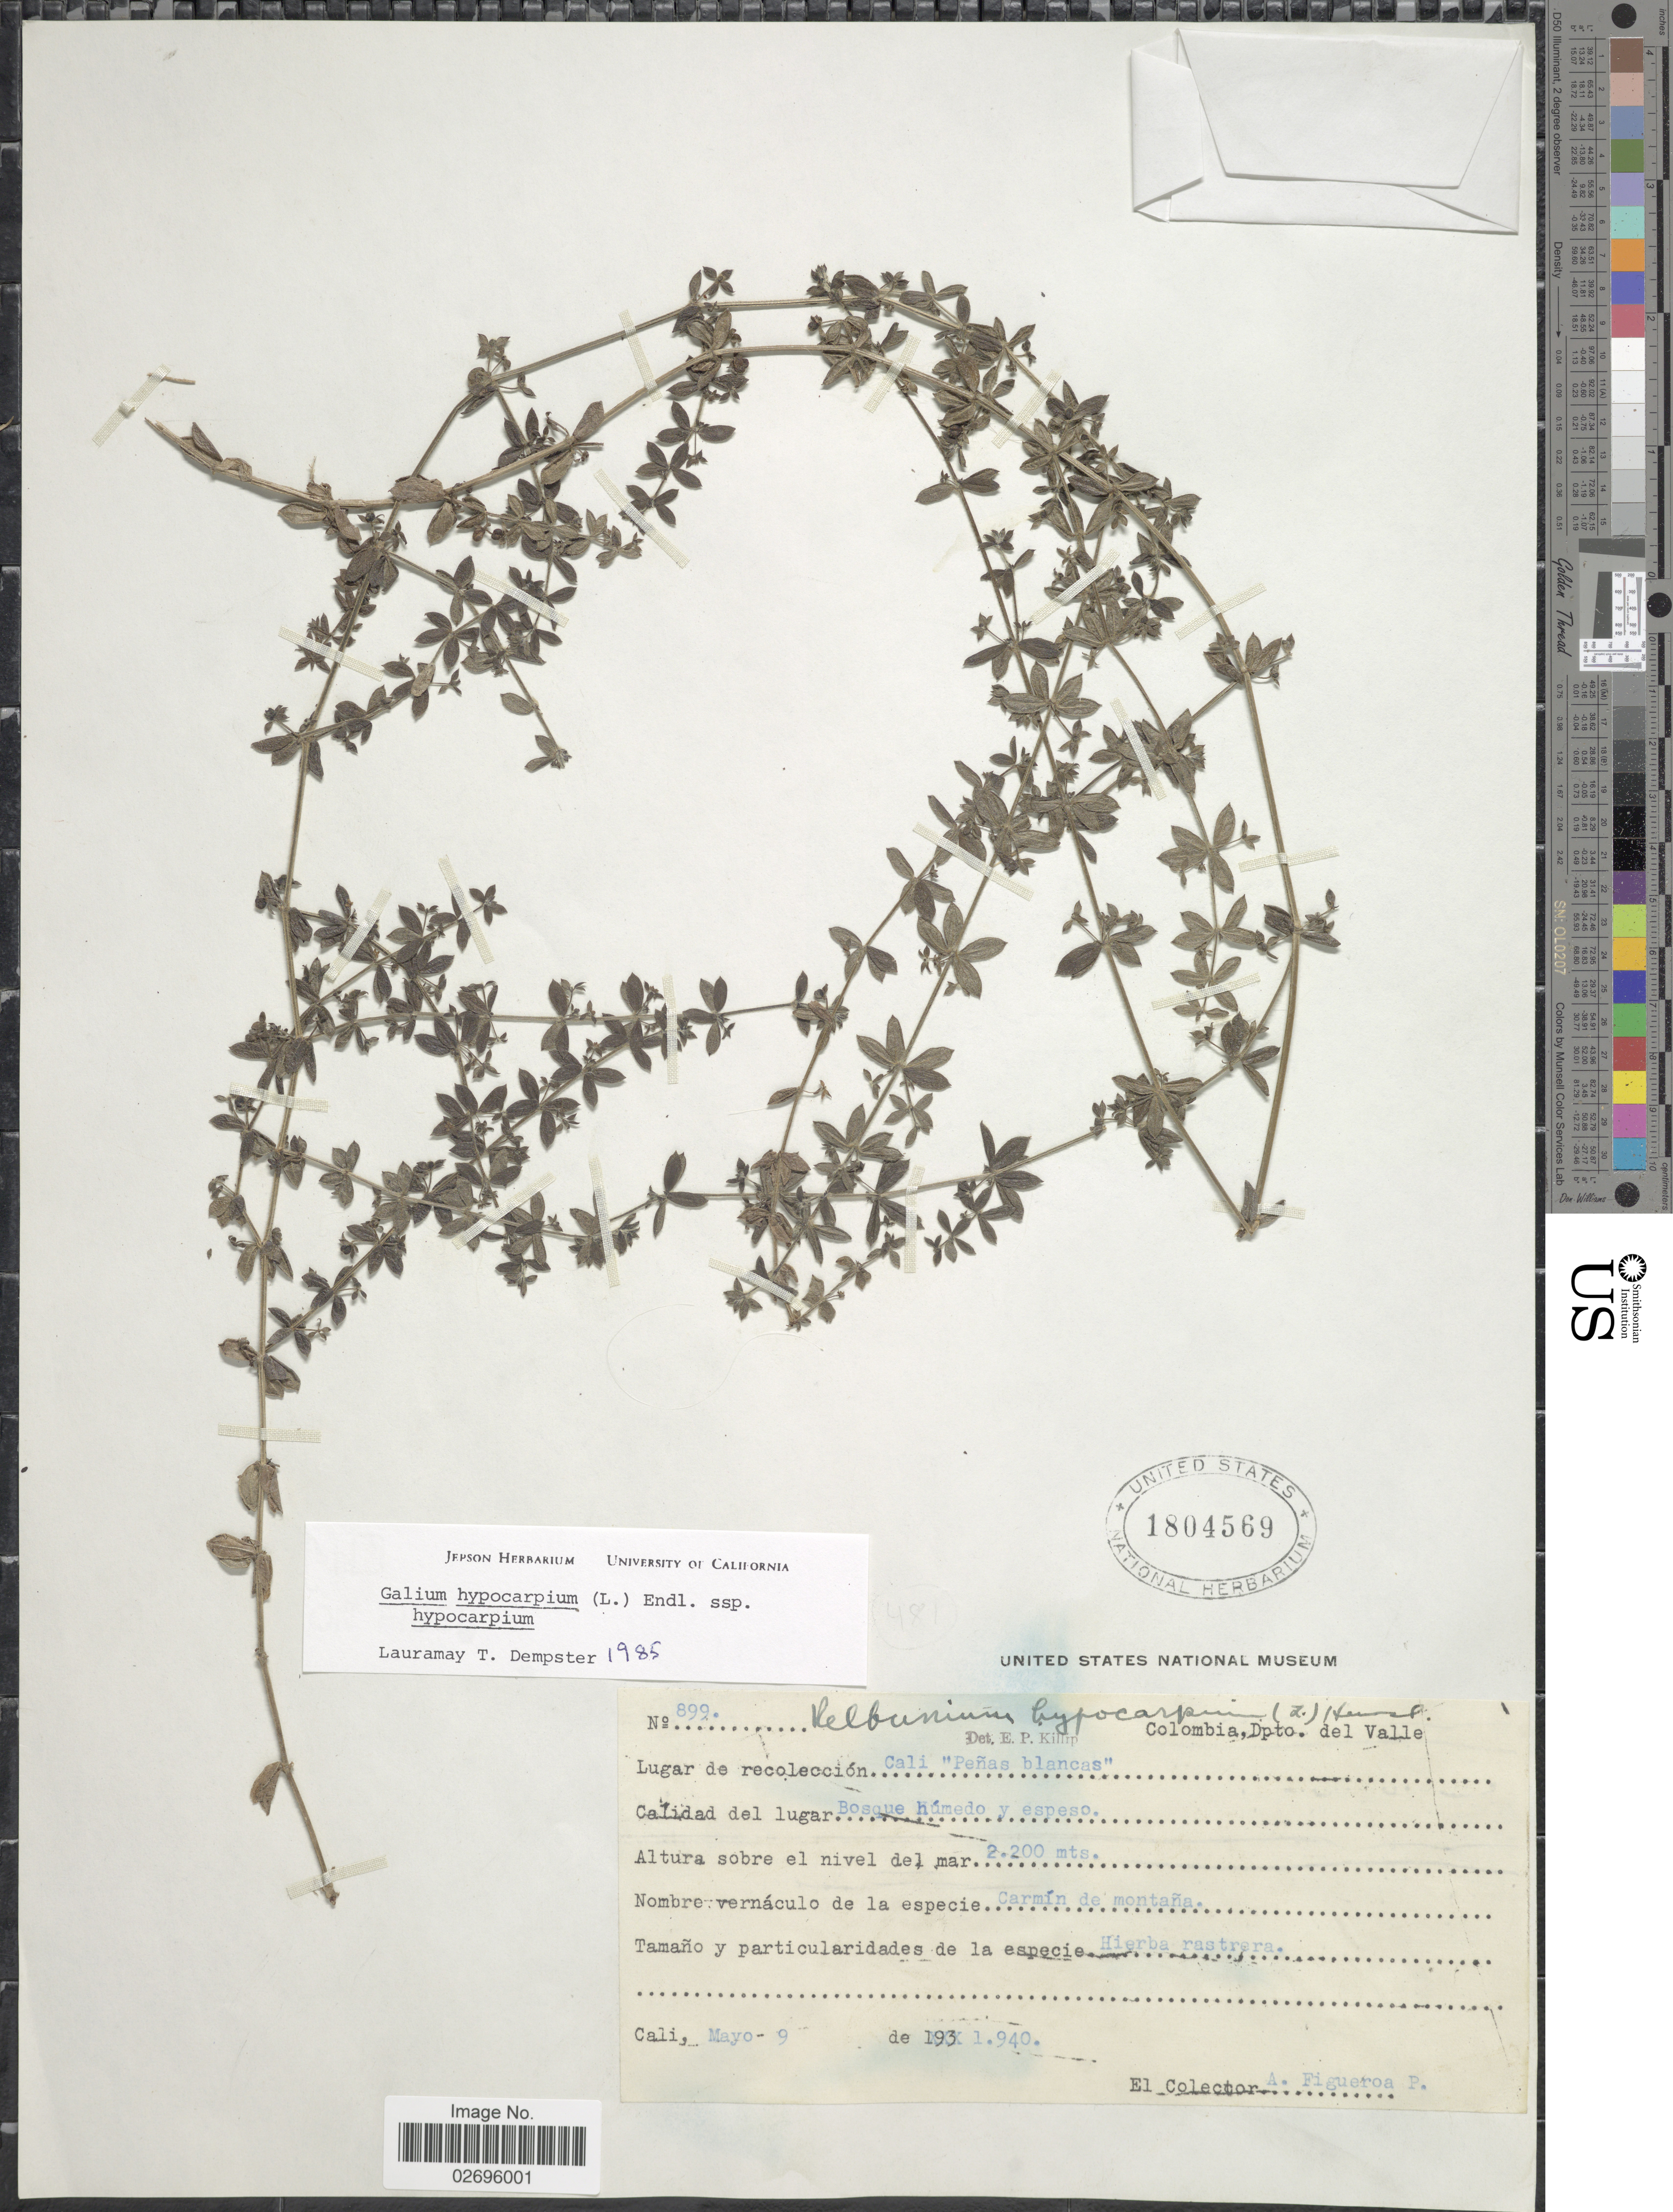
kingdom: Plantae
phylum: Tracheophyta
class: Magnoliopsida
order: Gentianales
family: Rubiaceae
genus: Galium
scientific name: Galium hypocarpium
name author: (L.) Endl. ex Griseb.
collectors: A. Figueroa-Potes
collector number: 899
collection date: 1940-05-09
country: Colombia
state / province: Valle del Cauca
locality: Dpto del Valle, Bosque húmedo y espeso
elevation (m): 2200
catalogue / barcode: US 1804569